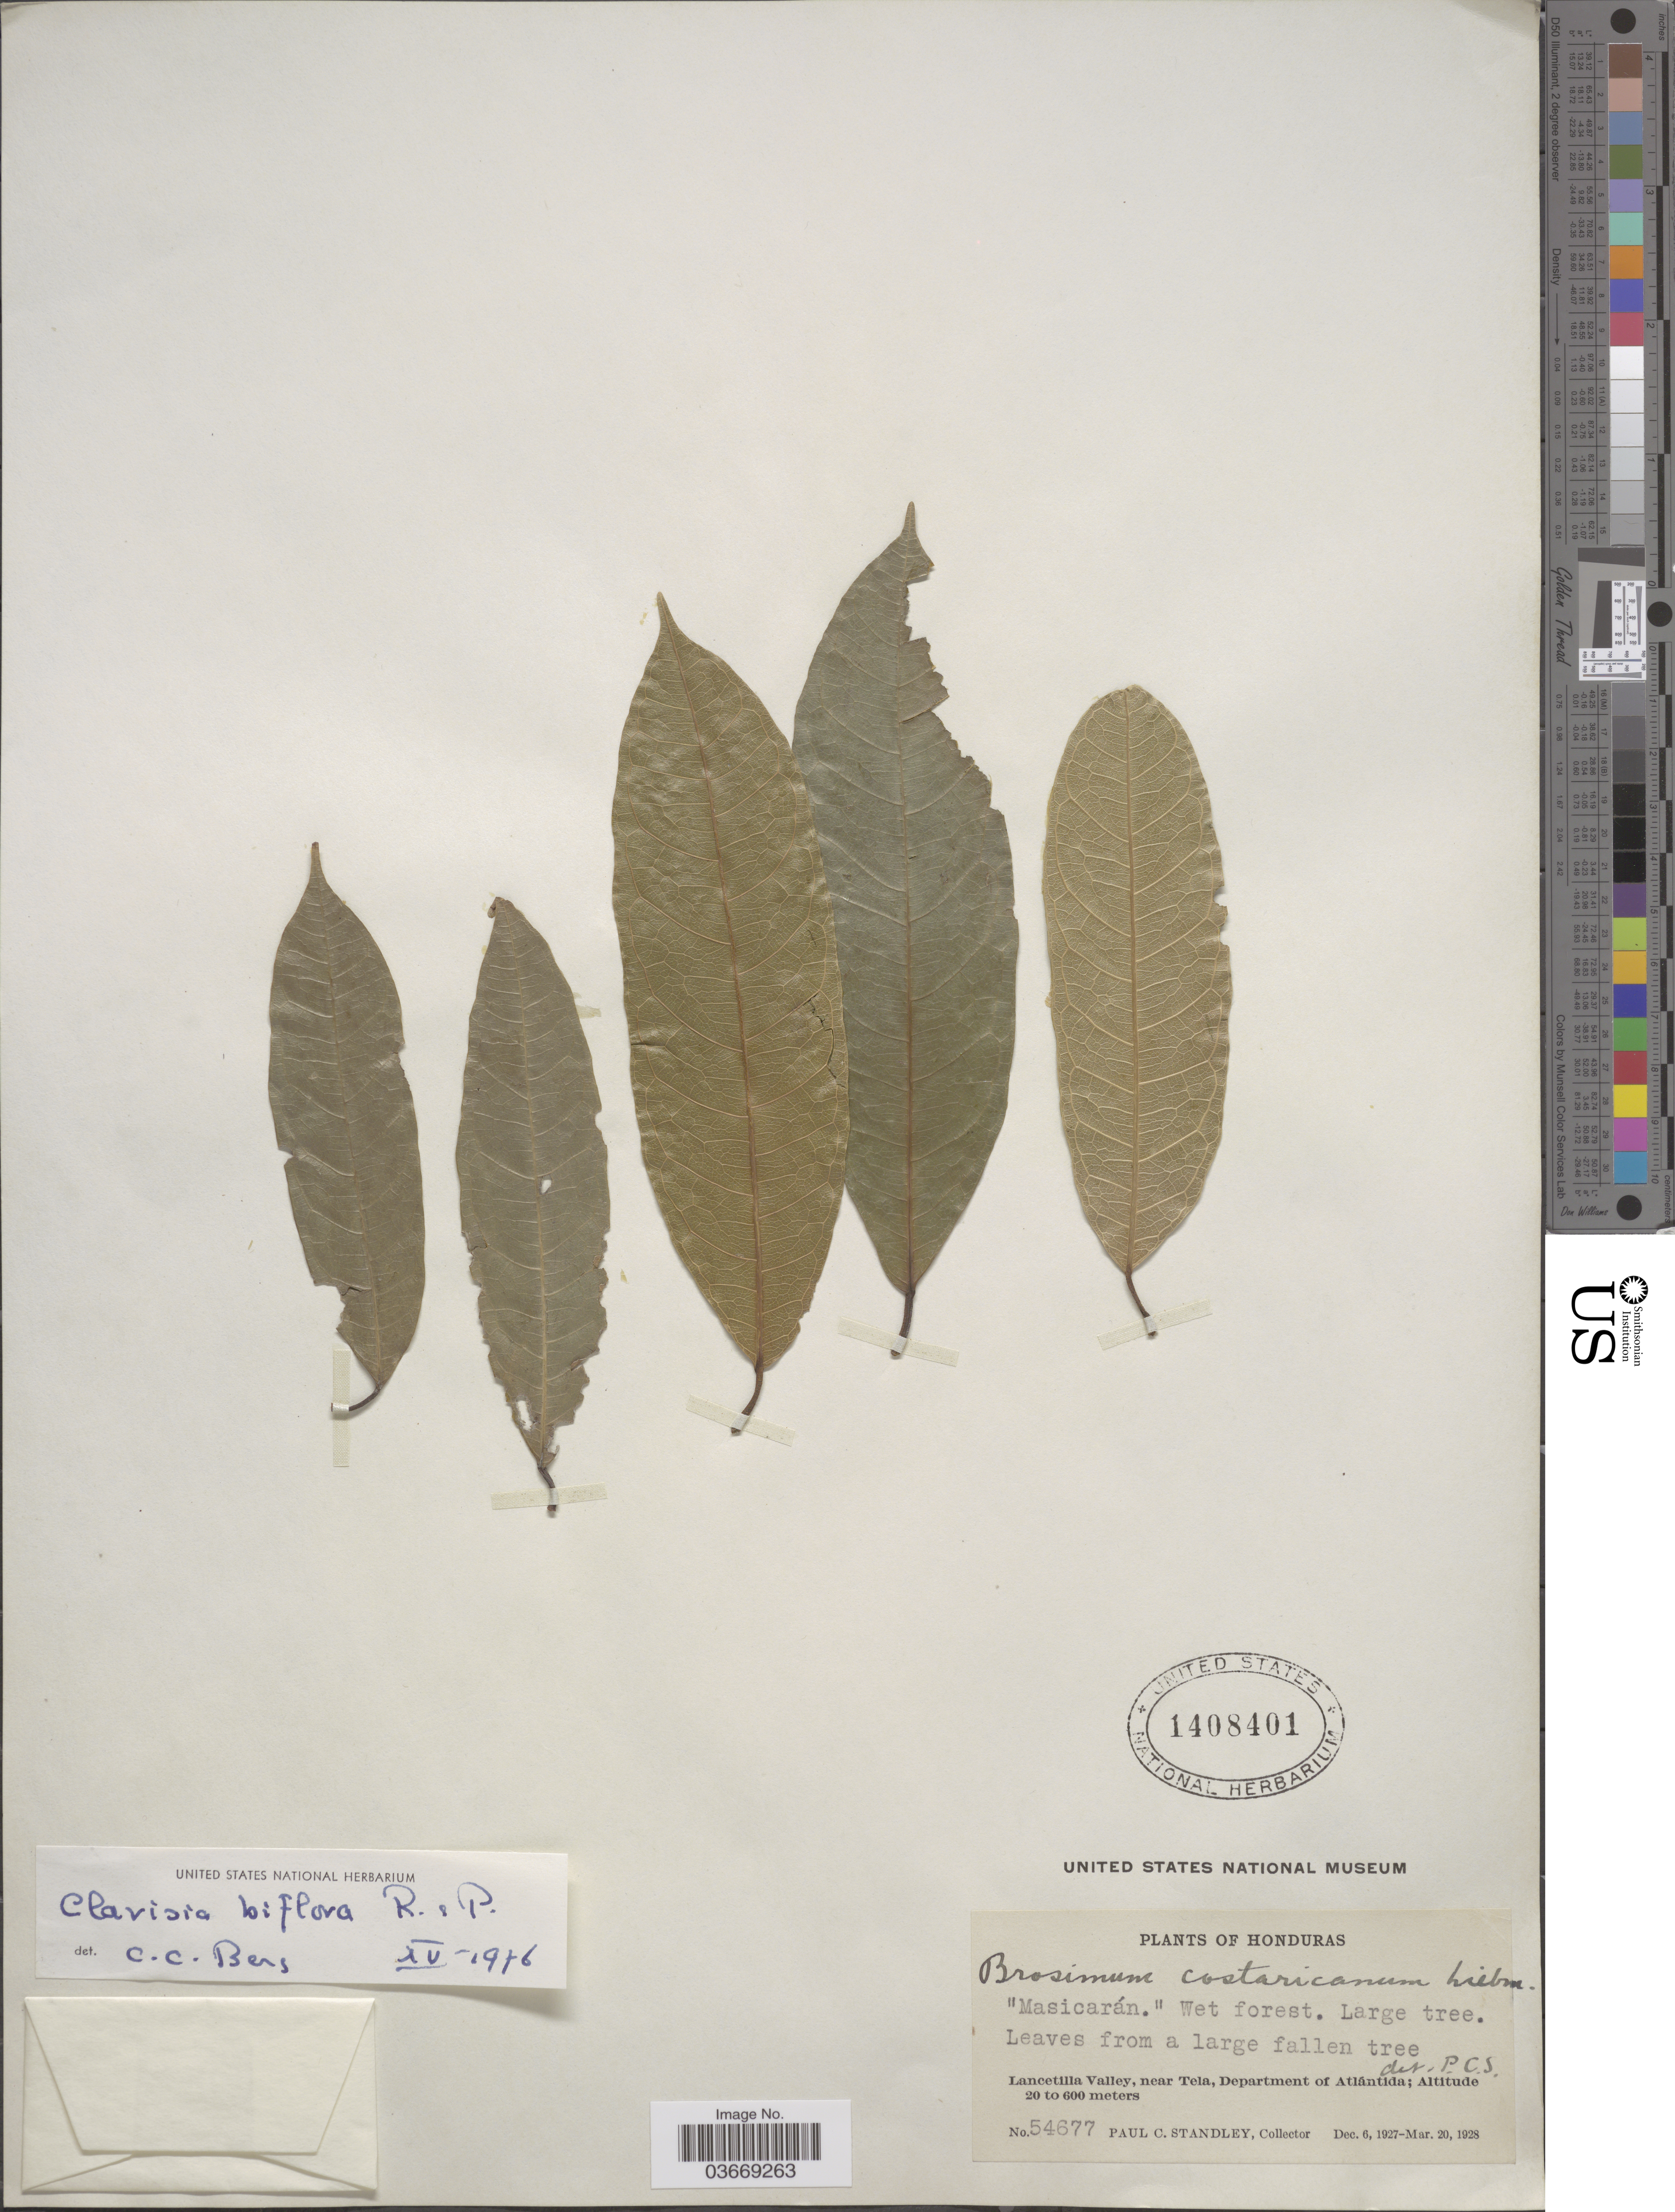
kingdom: Plantae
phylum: Tracheophyta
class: Magnoliopsida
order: Rosales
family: Moraceae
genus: Clarisia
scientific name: Clarisia biflora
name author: Ruiz & Pav.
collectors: P. C. Standley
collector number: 54677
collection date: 1927-12-06/1928-03-20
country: Honduras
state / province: Atlantida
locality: Lancetilla Valley, near Tela, Department of Atlántida.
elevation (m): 20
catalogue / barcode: US 1408401